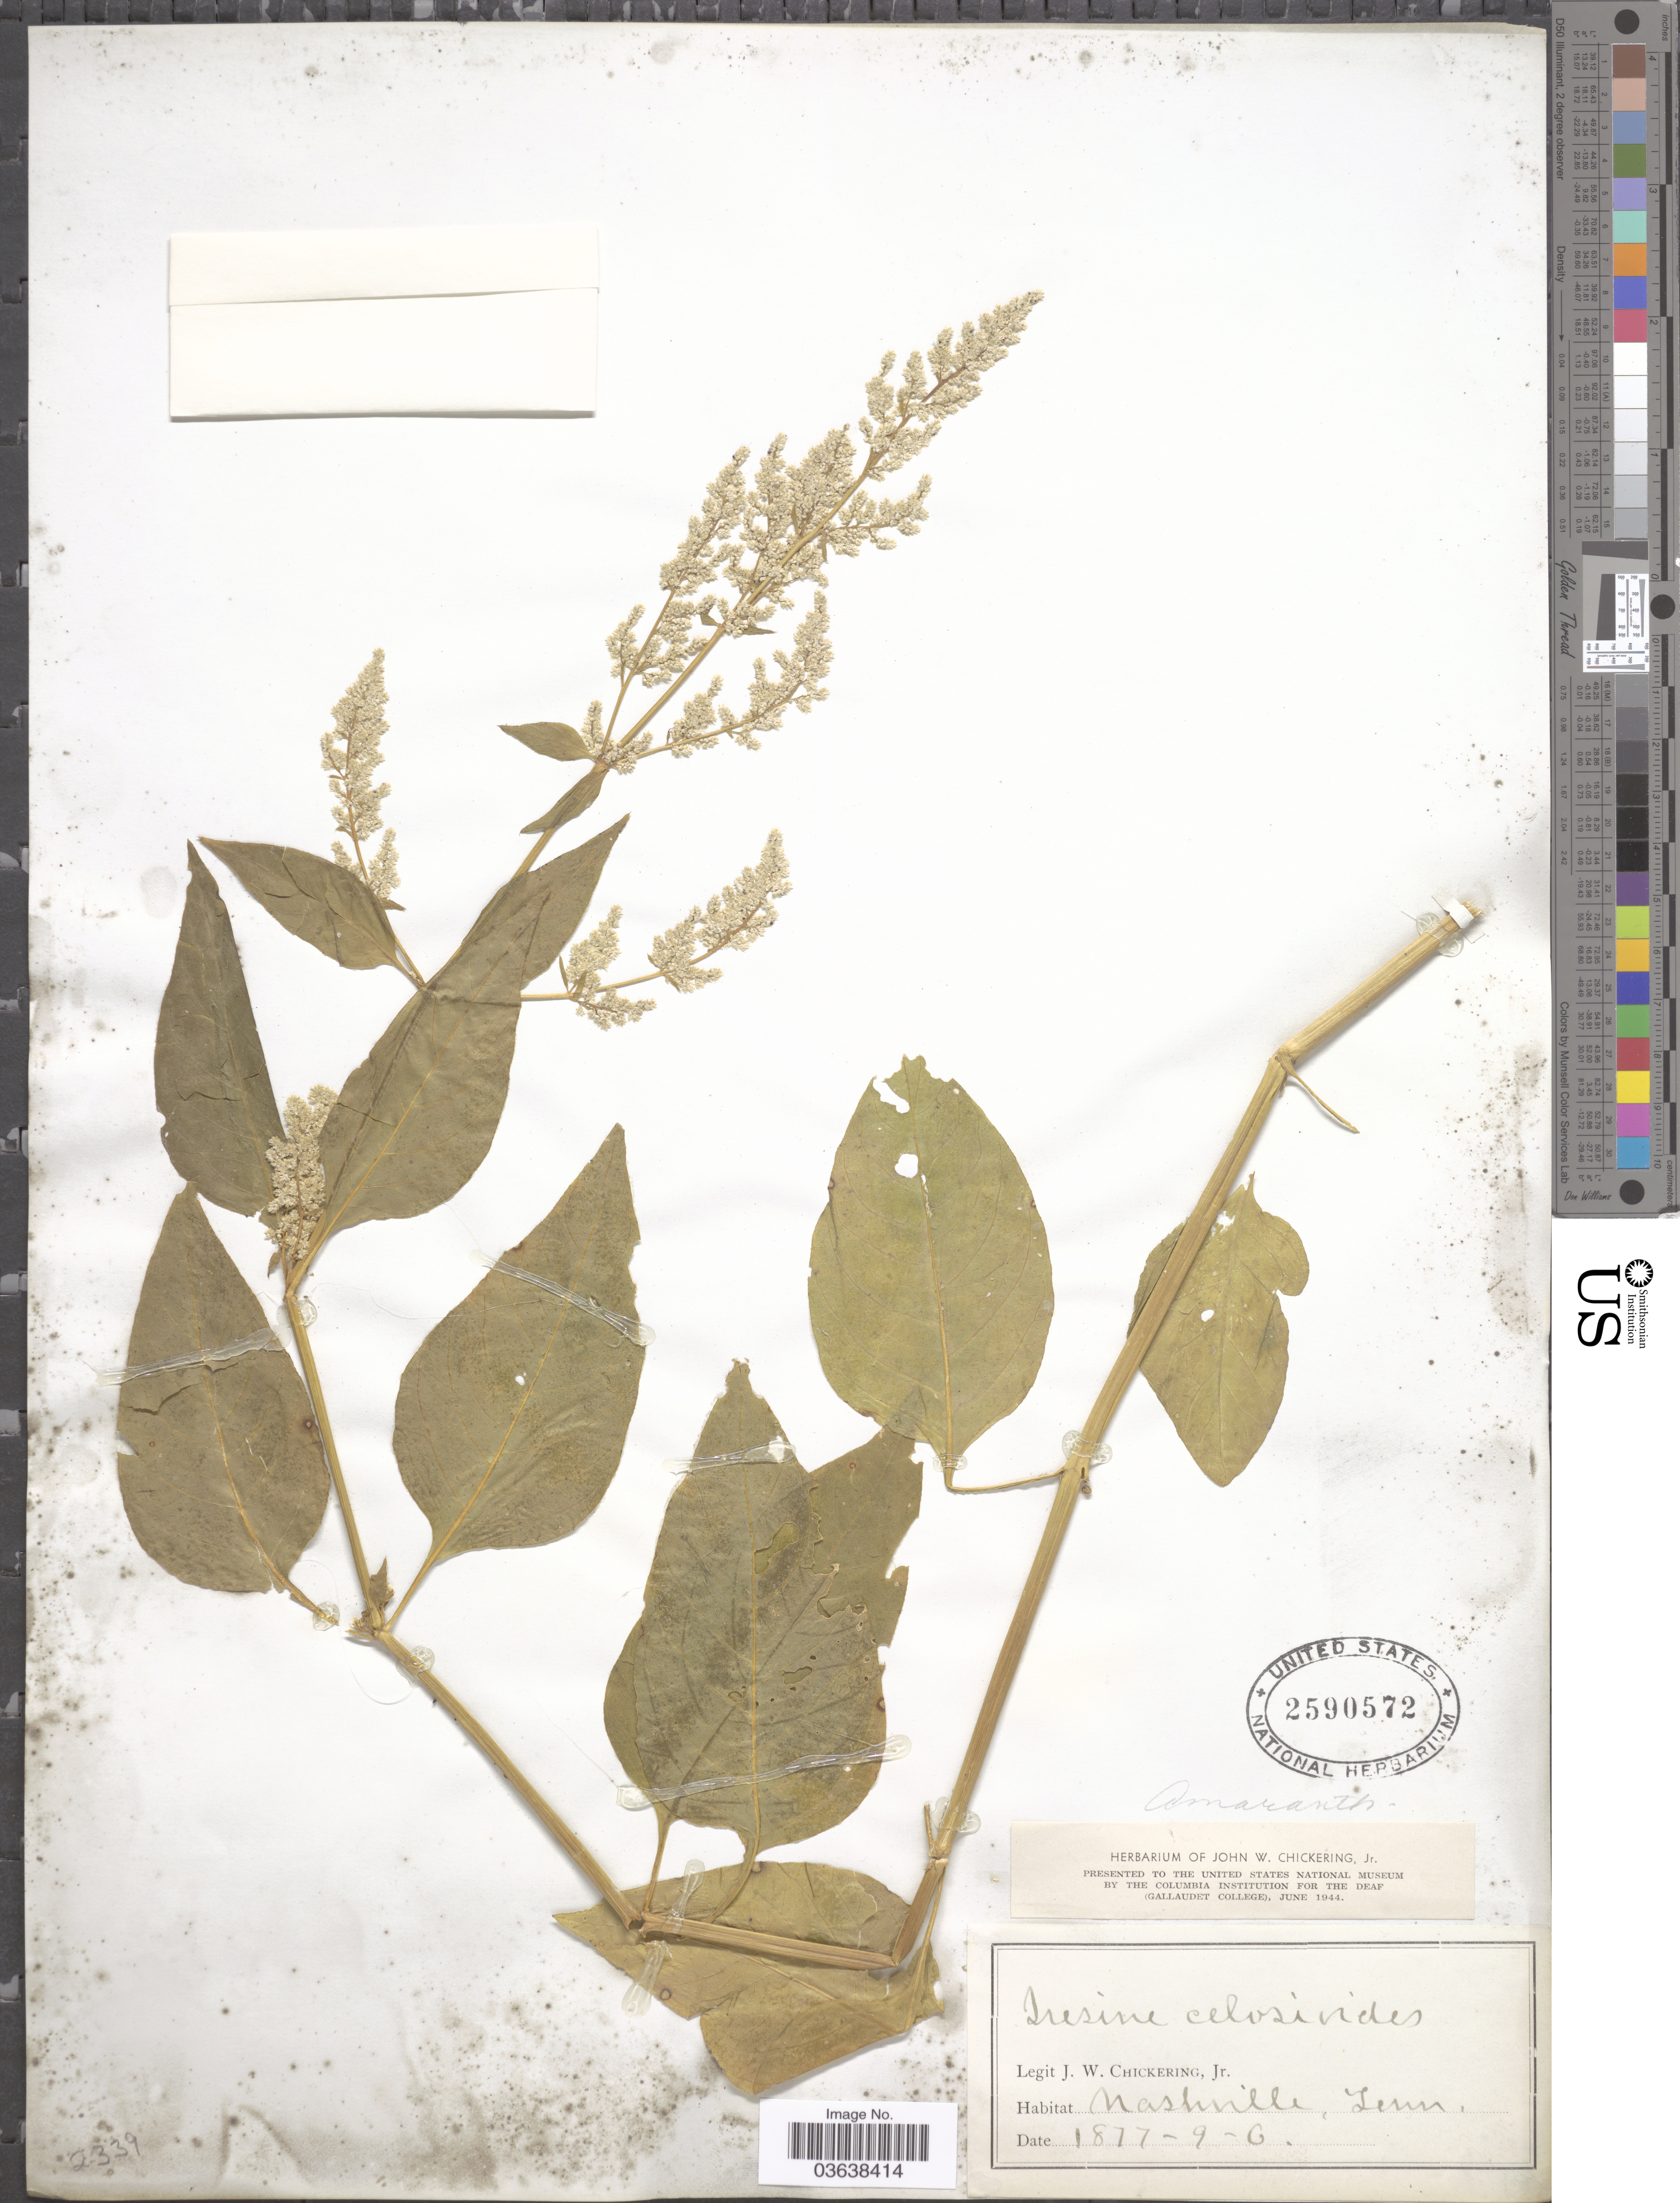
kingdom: Plantae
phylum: Tracheophyta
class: Magnoliopsida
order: Caryophyllales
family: Amaranthaceae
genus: Iresine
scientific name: Iresine celosia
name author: L.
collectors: J. Chickering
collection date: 1877-06-09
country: United States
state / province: Tennessee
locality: Nashville.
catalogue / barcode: US 2590572